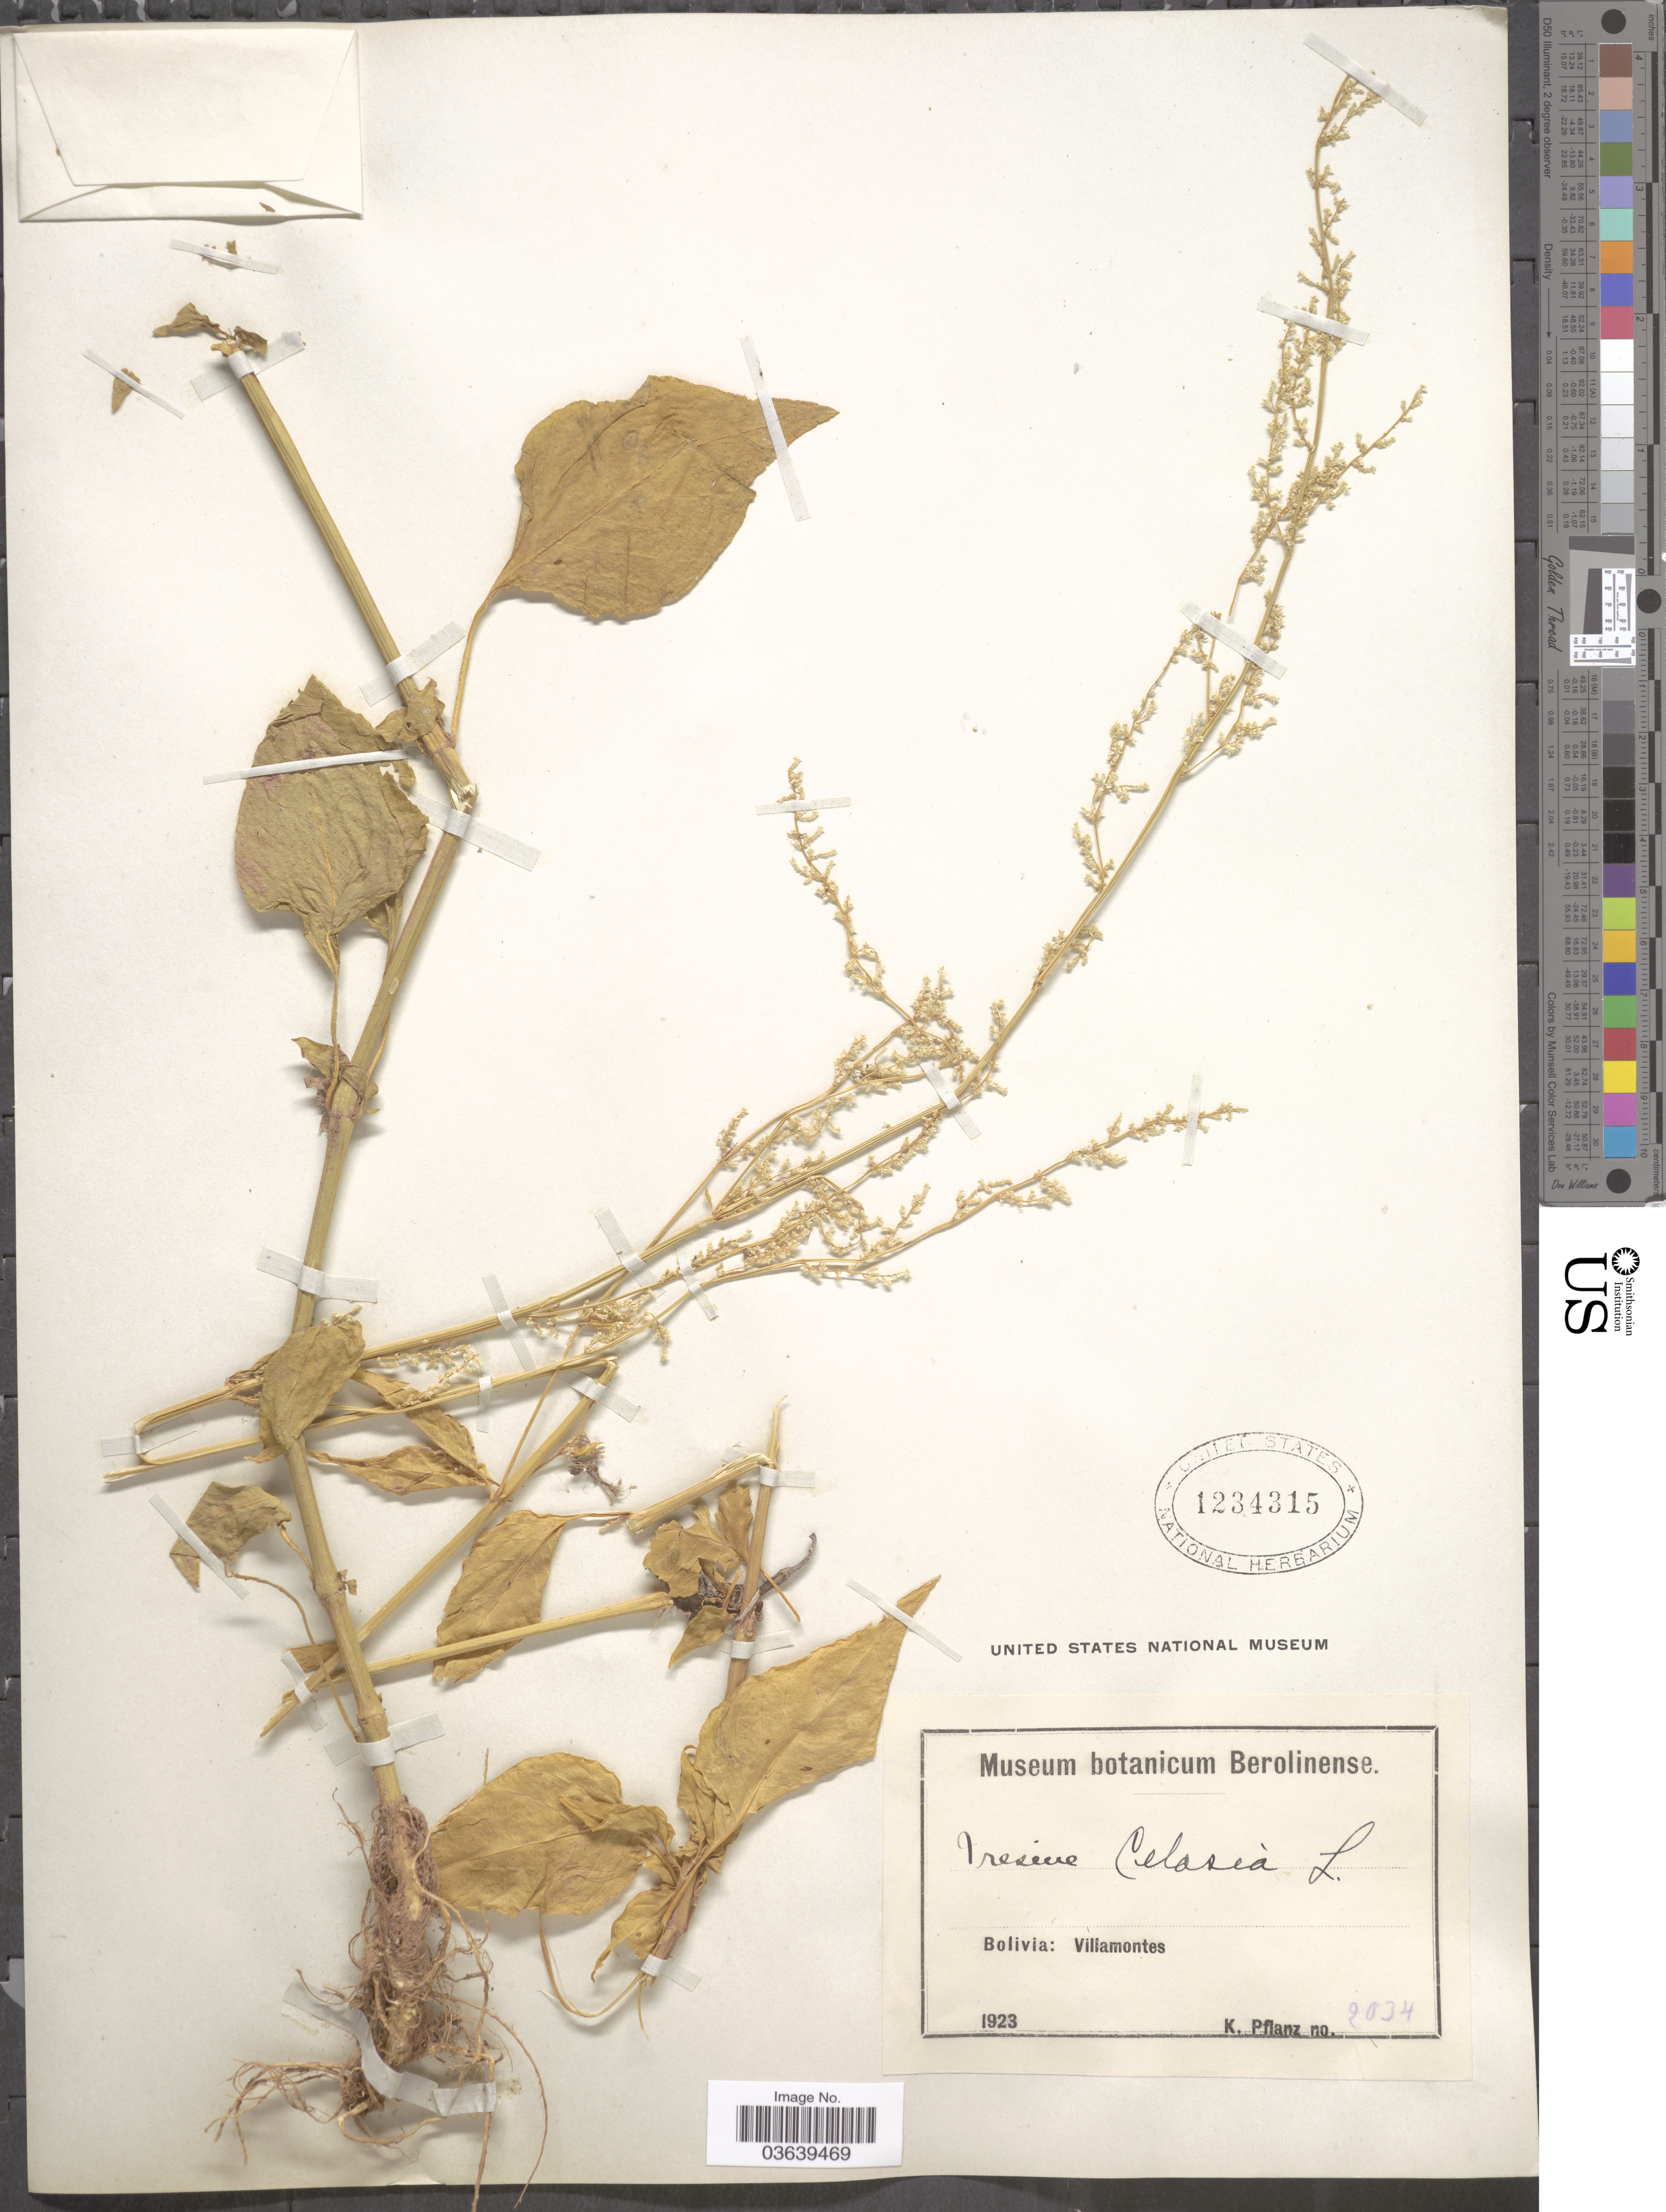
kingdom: Plantae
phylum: Tracheophyta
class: Magnoliopsida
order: Caryophyllales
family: Amaranthaceae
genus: Iresine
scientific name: Iresine celosia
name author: L.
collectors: K. Pflanz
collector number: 2034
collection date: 1923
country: Bolivia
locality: Villamontes.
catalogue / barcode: US 1234315